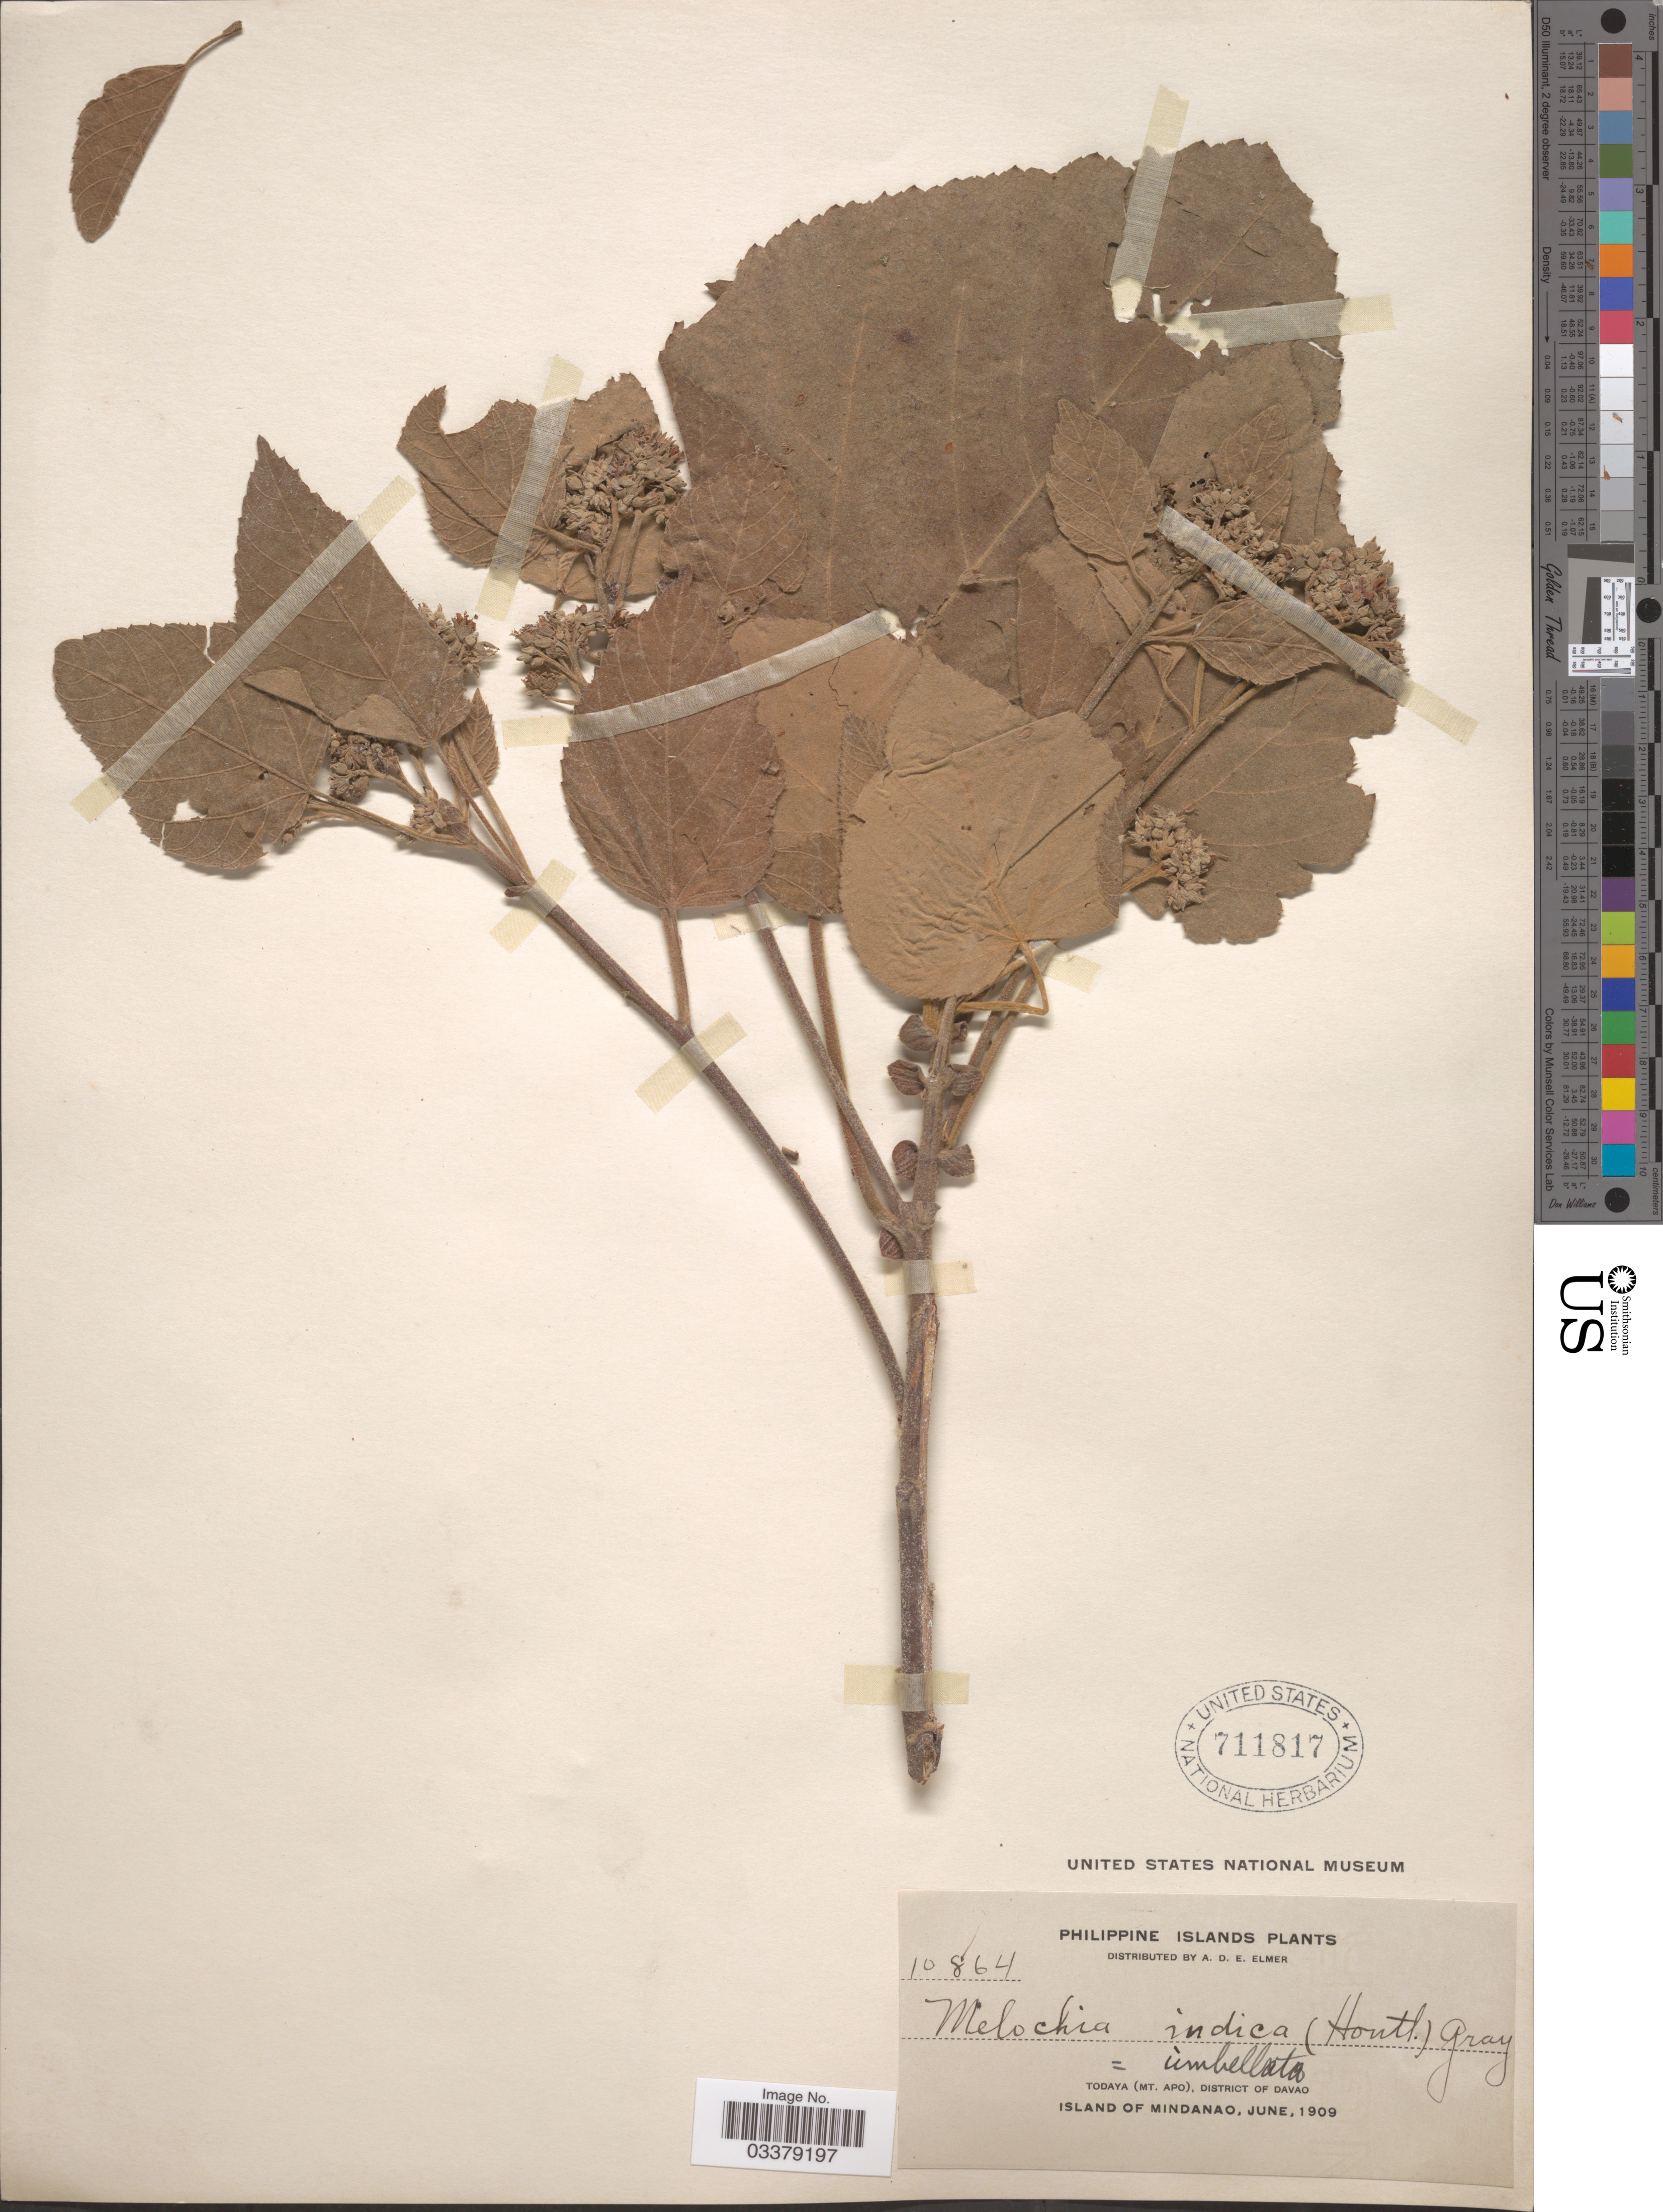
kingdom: Plantae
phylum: Tracheophyta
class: Magnoliopsida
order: Malvales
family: Malvaceae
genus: Melochia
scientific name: Melochia umbellata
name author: Stapf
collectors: A. D. E. Elmer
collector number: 10864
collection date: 1909-06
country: Philippines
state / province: Davao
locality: Todaya (Mt. Apo), District of Davao. Island of Mindanao.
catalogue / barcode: US 711817